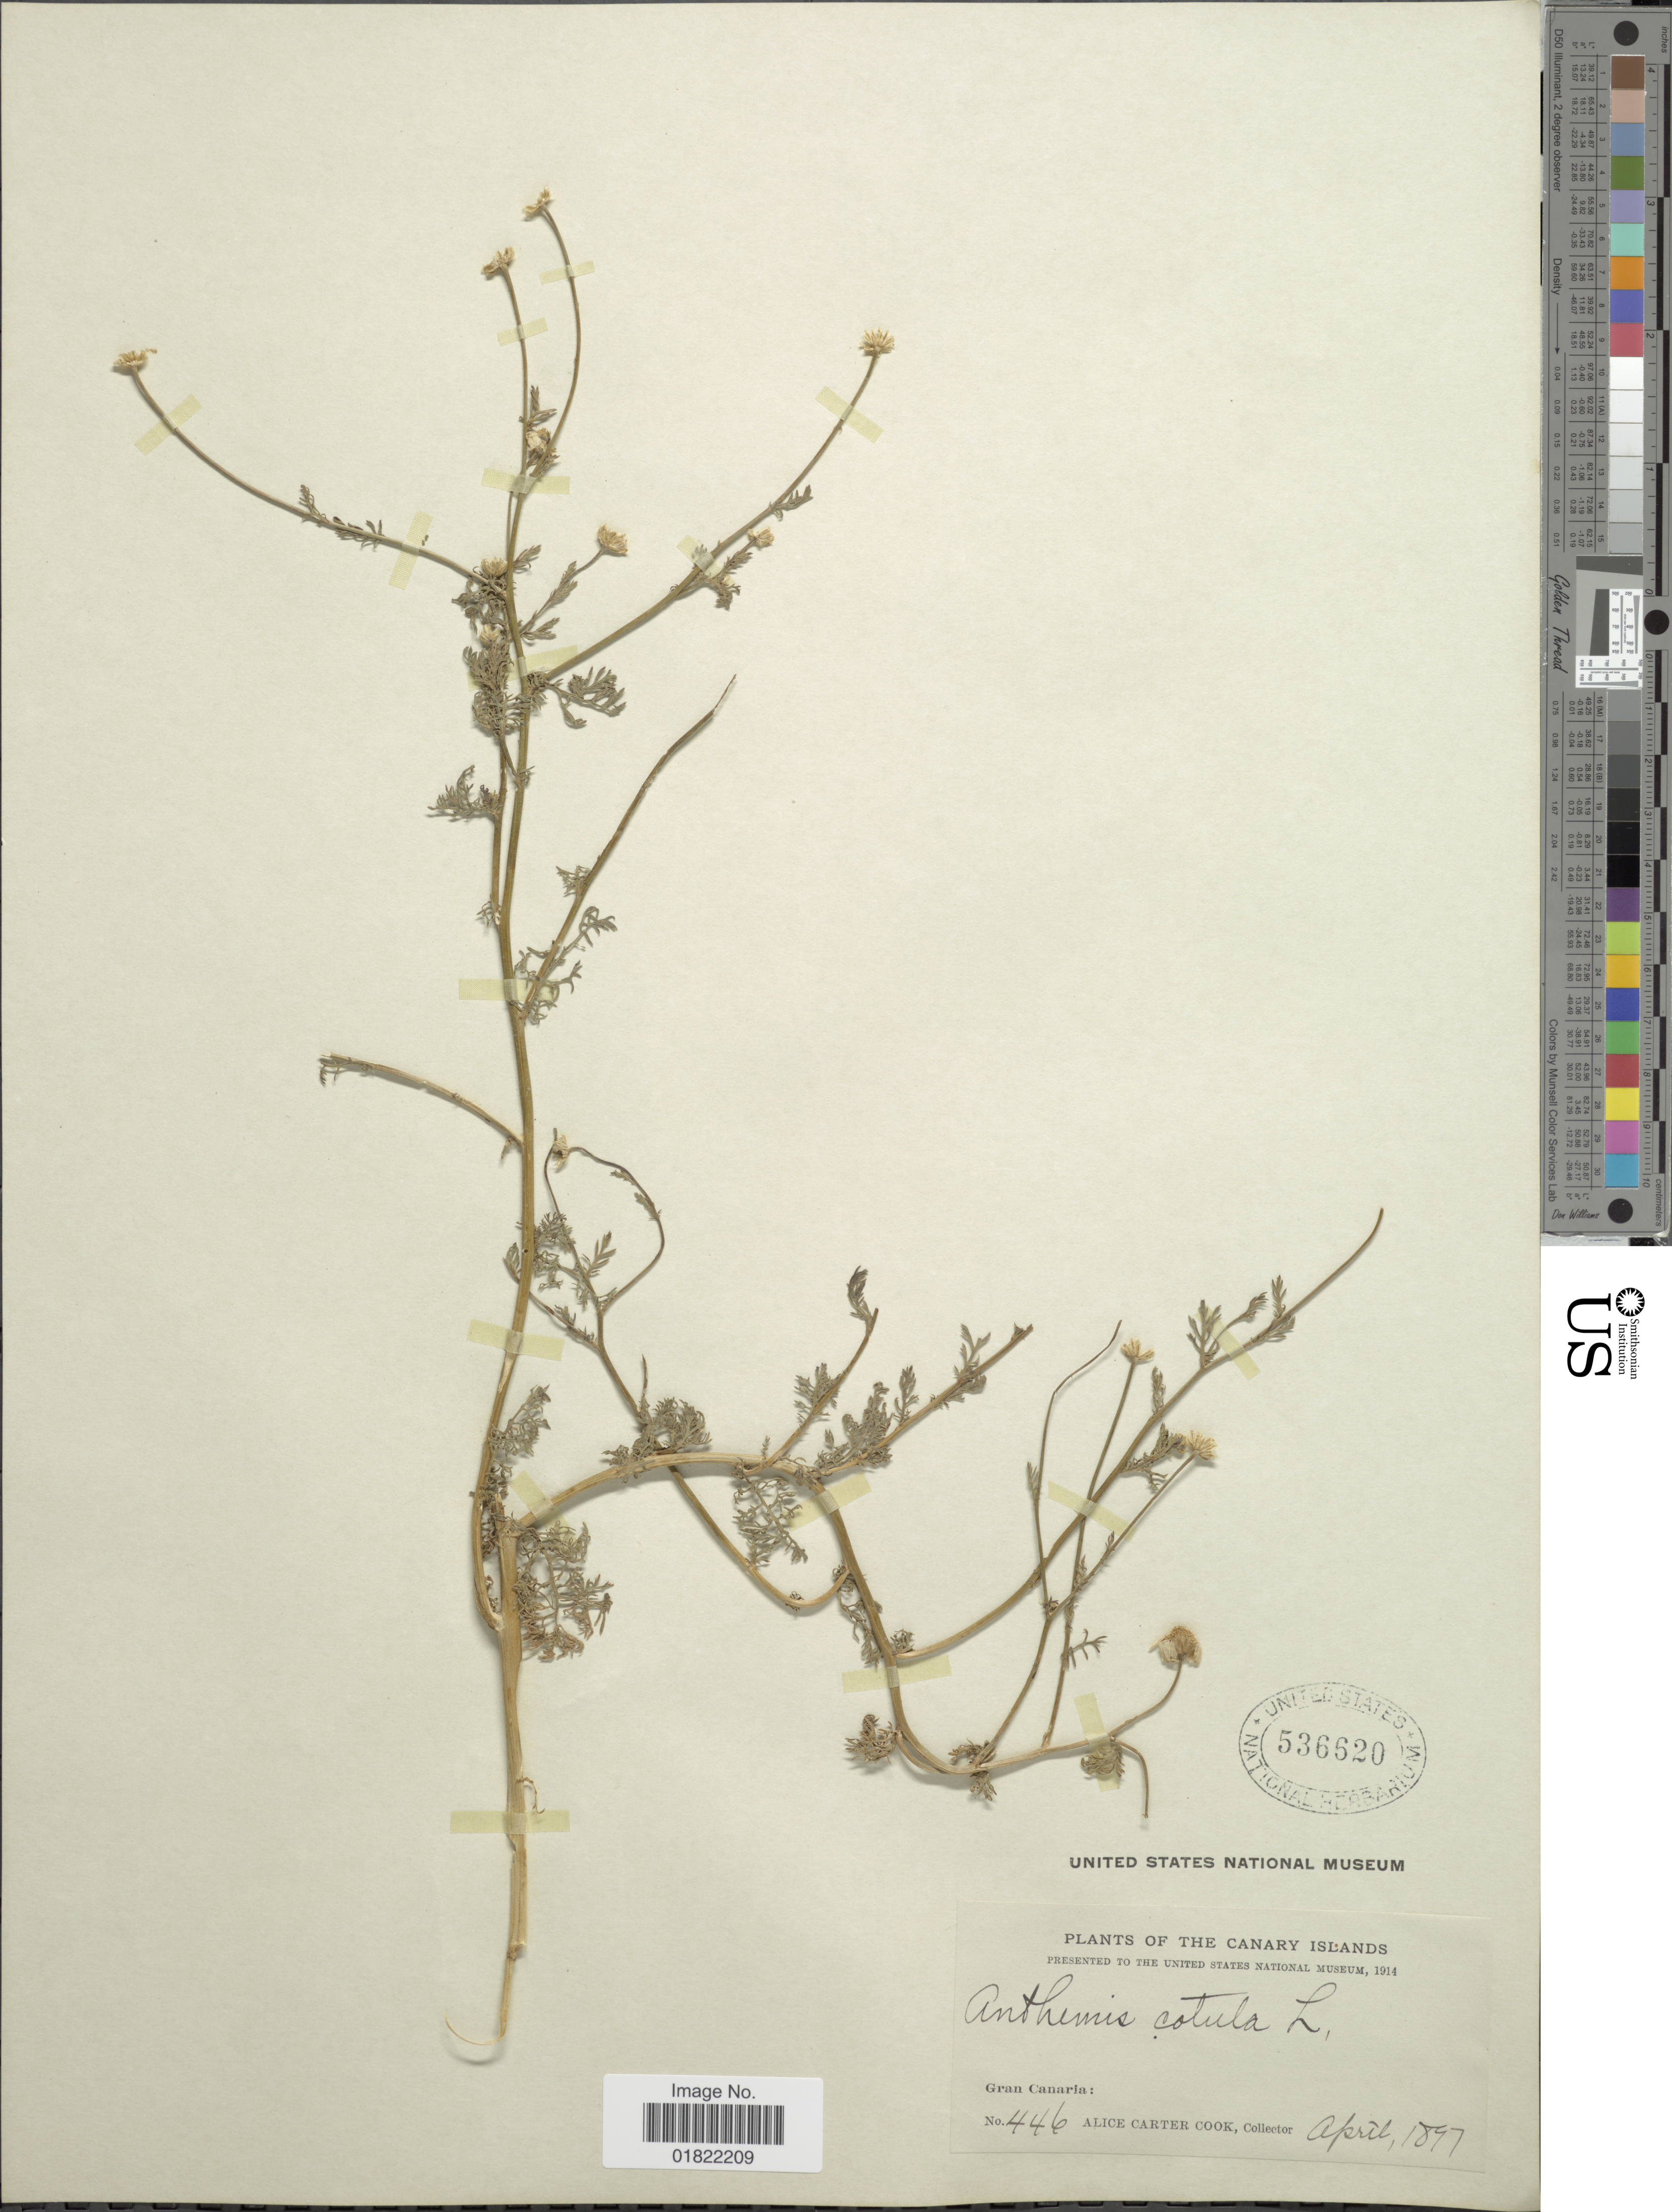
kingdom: Plantae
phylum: Tracheophyta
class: Magnoliopsida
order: Asterales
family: Asteraceae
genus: Anthemis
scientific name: Anthemis cotula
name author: L.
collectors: Alice C. Cook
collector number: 466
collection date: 1897-04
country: Spain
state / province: Canarias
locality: The Canary Islands, Gran Canaria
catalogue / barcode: US 536620